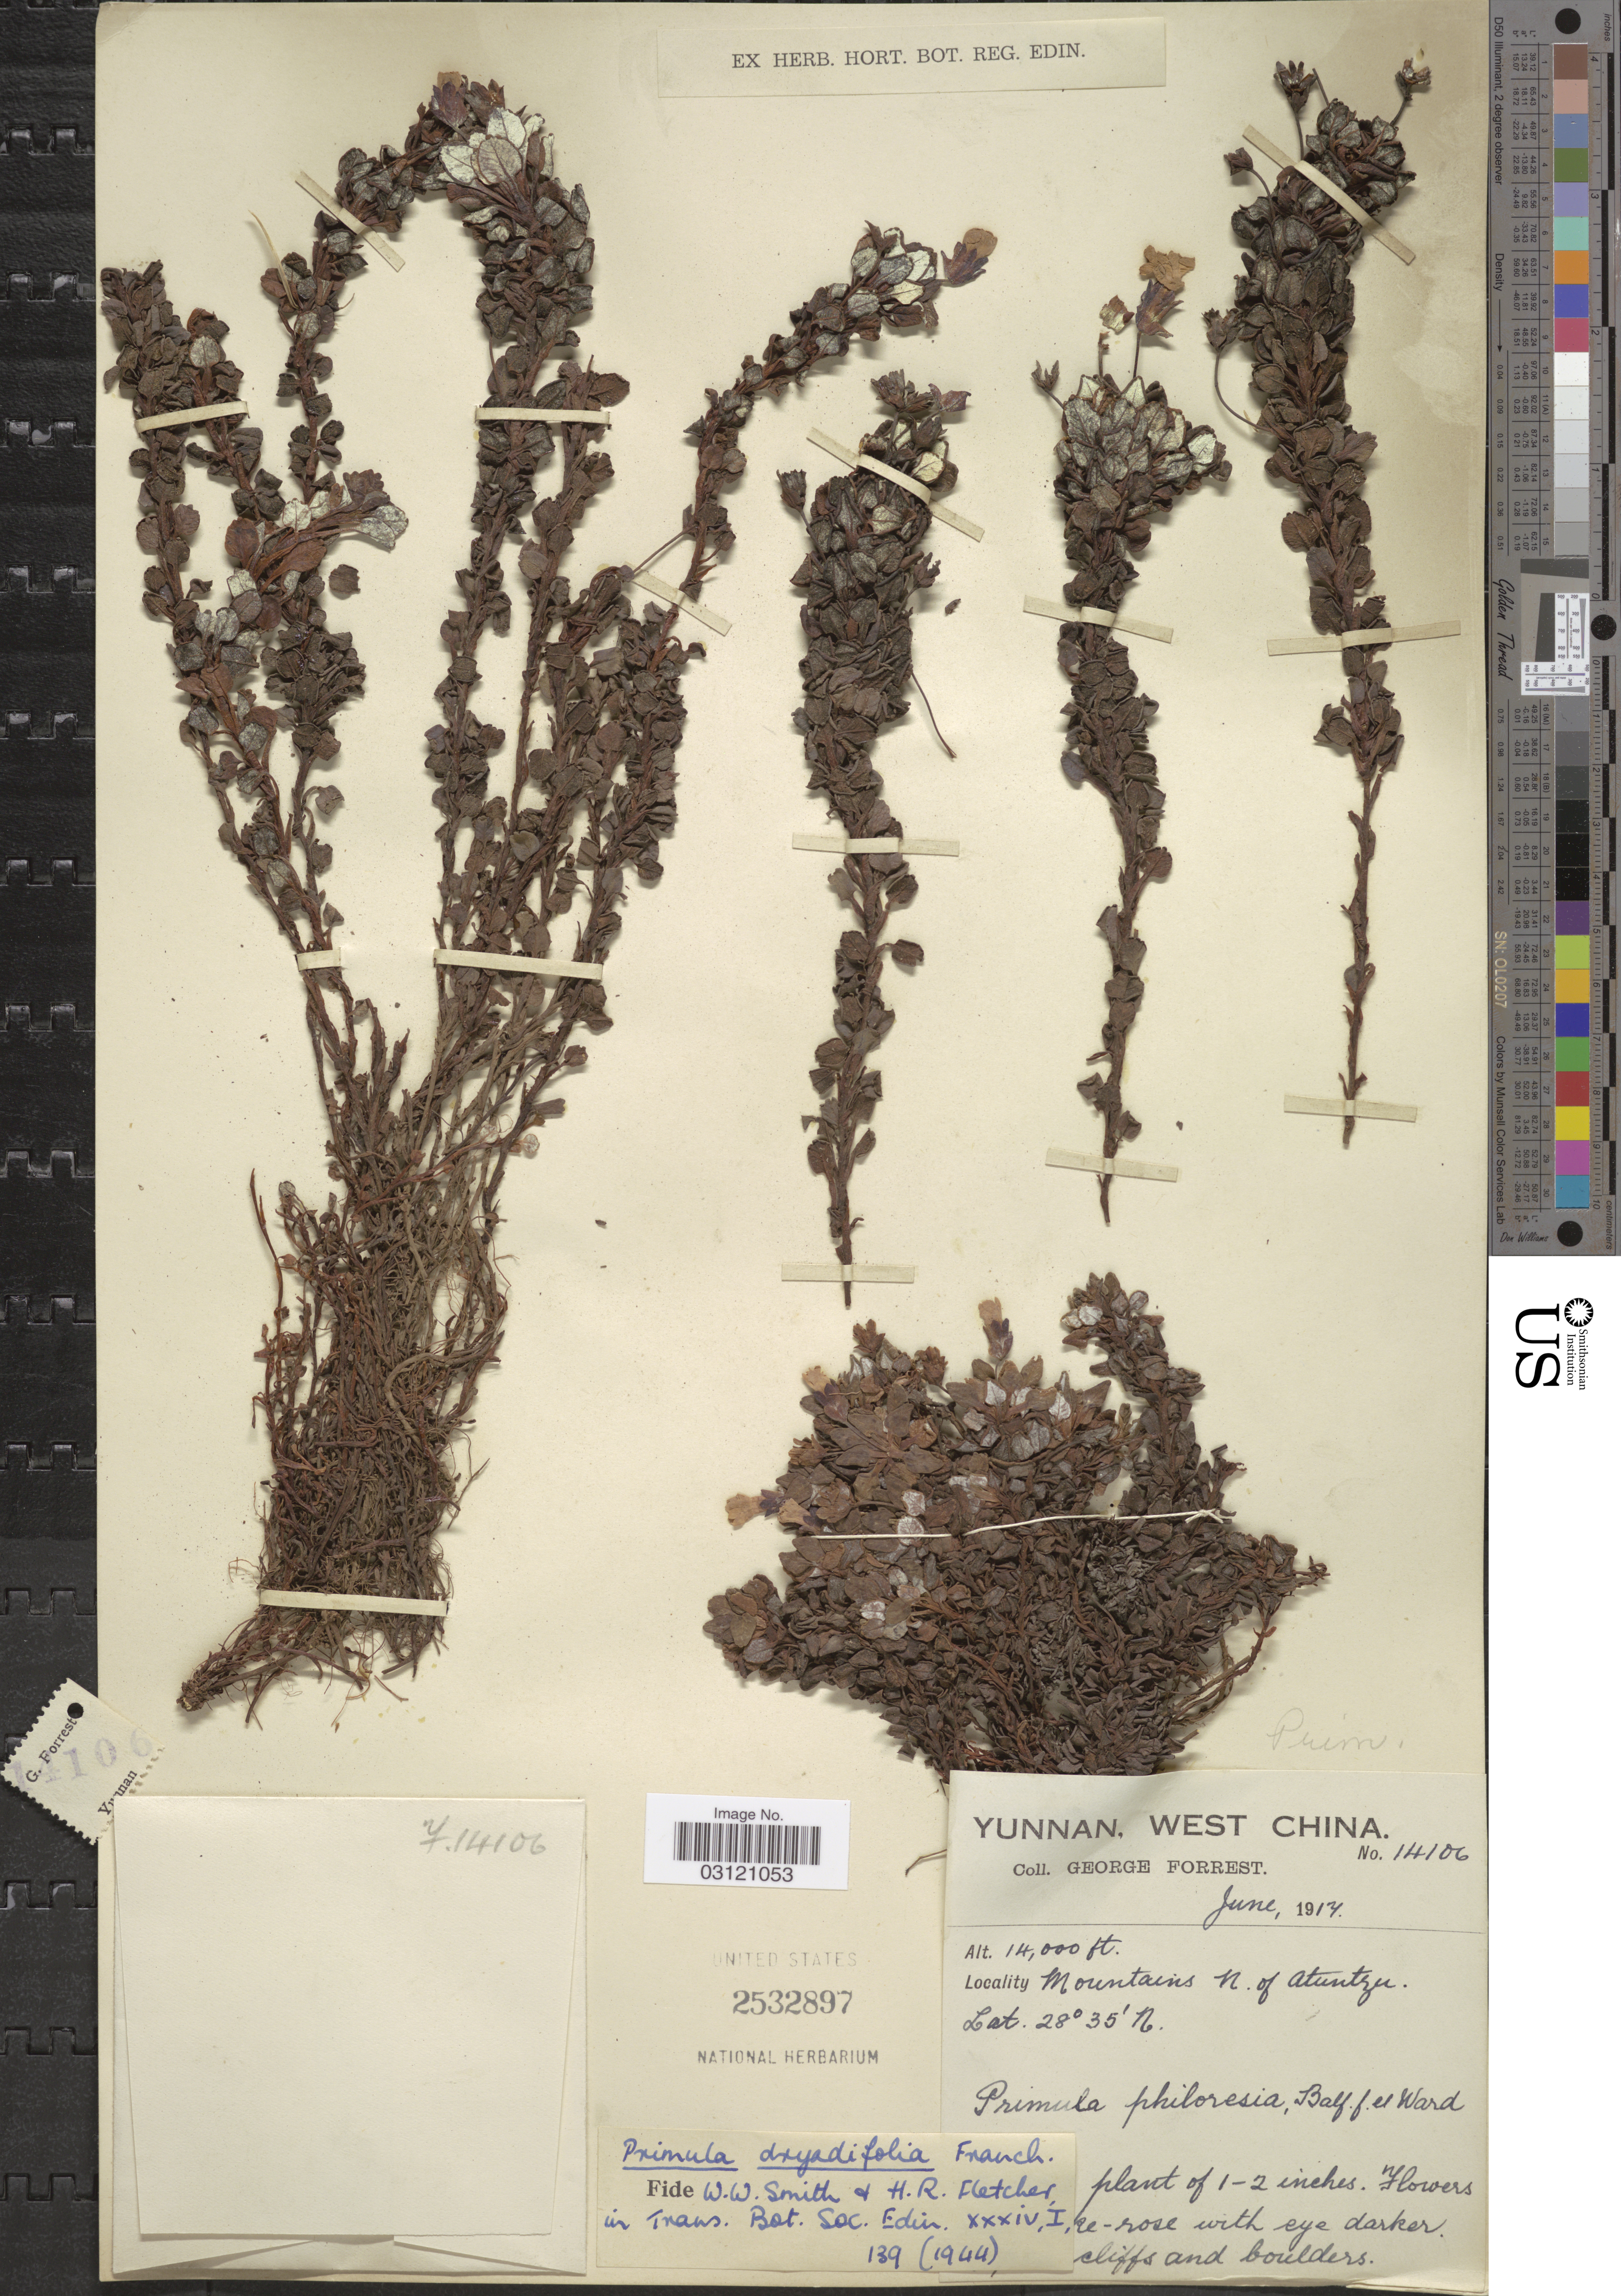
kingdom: Plantae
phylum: Tracheophyta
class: Magnoliopsida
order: Ericales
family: Primulaceae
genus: Primula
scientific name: Primula dryadifolia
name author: Franch.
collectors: G. Forrest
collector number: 14106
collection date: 1917-06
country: China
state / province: Yunnan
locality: West China. Mountains N. of Atuntzu.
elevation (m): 4267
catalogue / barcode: US 2532897